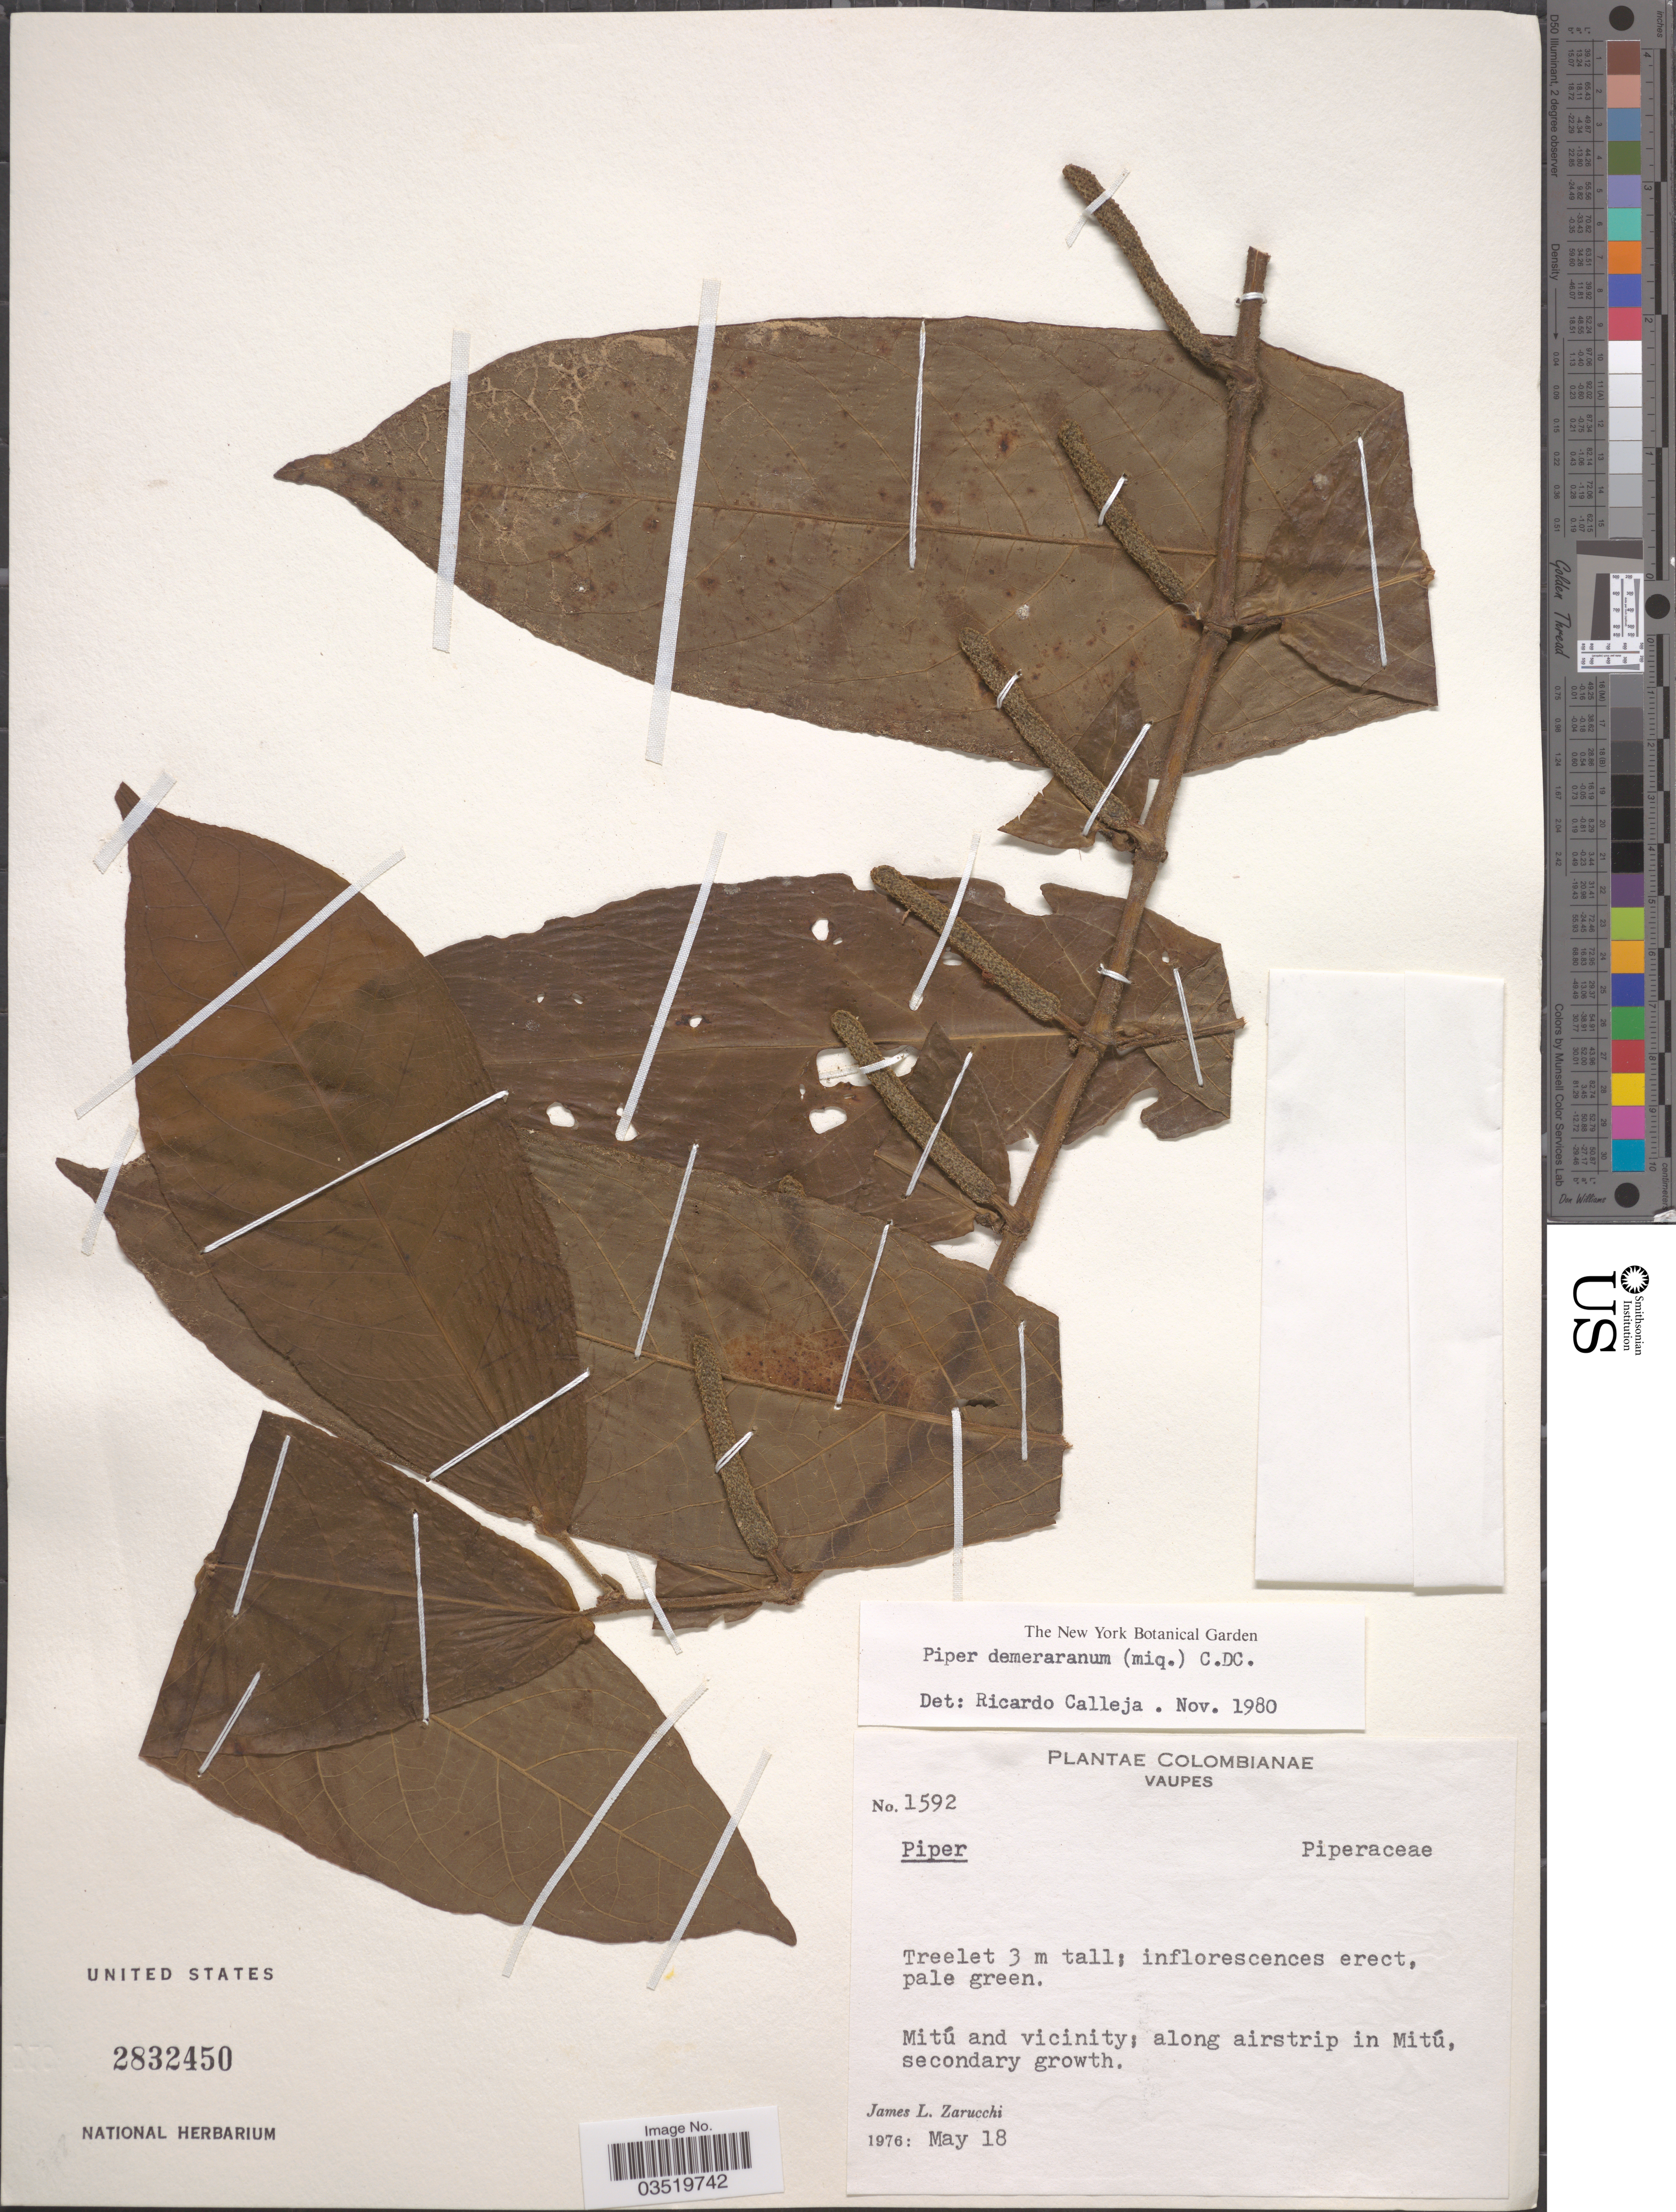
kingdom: Plantae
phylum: Tracheophyta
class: Magnoliopsida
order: Piperales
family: Piperaceae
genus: Piper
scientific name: Piper demeraranum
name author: (Miq.) C. DC.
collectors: J. L. Zarucchi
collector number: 1592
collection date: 1976-05-18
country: Colombia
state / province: Vaupés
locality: Mitú and vicinity; along airstrip in Mitú.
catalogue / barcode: US 2832450